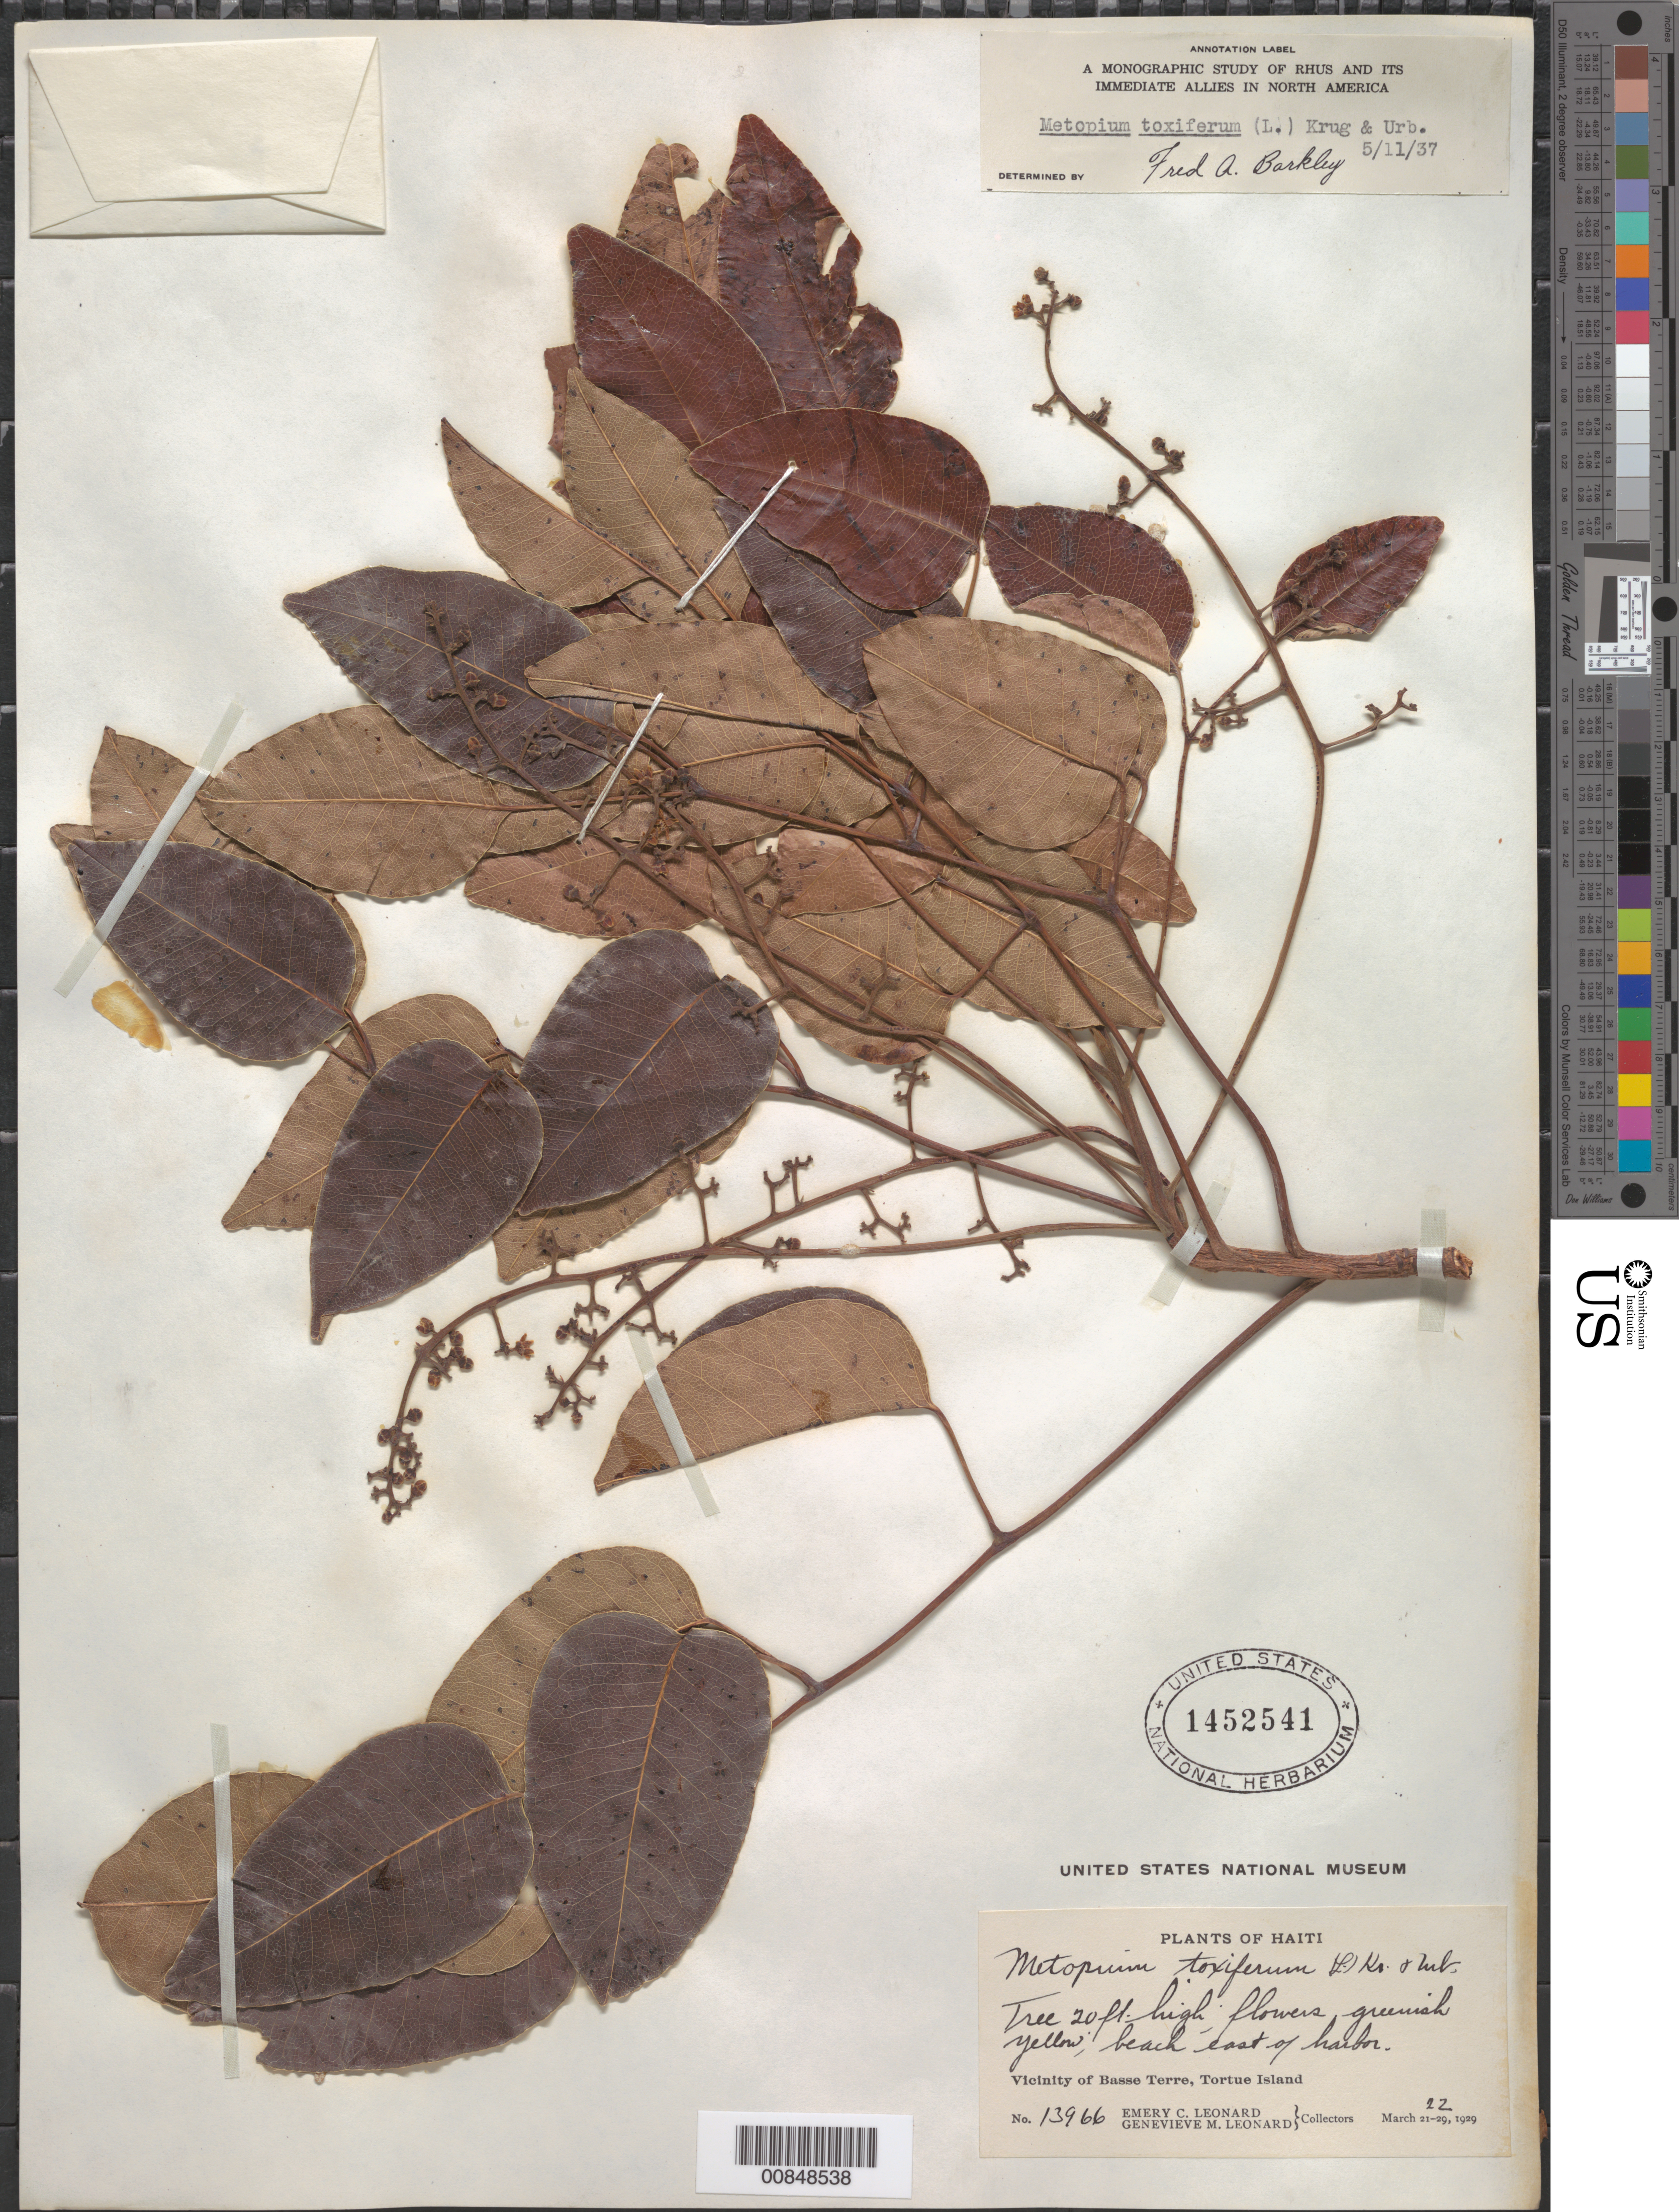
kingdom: Plantae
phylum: Tracheophyta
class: Magnoliopsida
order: Sapindales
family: Anacardiaceae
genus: Metopium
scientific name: Metopium toxiferum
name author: (L.) Krug & Urb.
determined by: Barkley, F. A.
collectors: E. C. Leonard & G. M. Leonard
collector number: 13966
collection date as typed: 22 Mar 1929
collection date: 1929-03-22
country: Haiti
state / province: Nord-Ouest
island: Hispaniola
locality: Vicinity of Basse Terre, E of harbor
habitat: Beach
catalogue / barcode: US 1452541